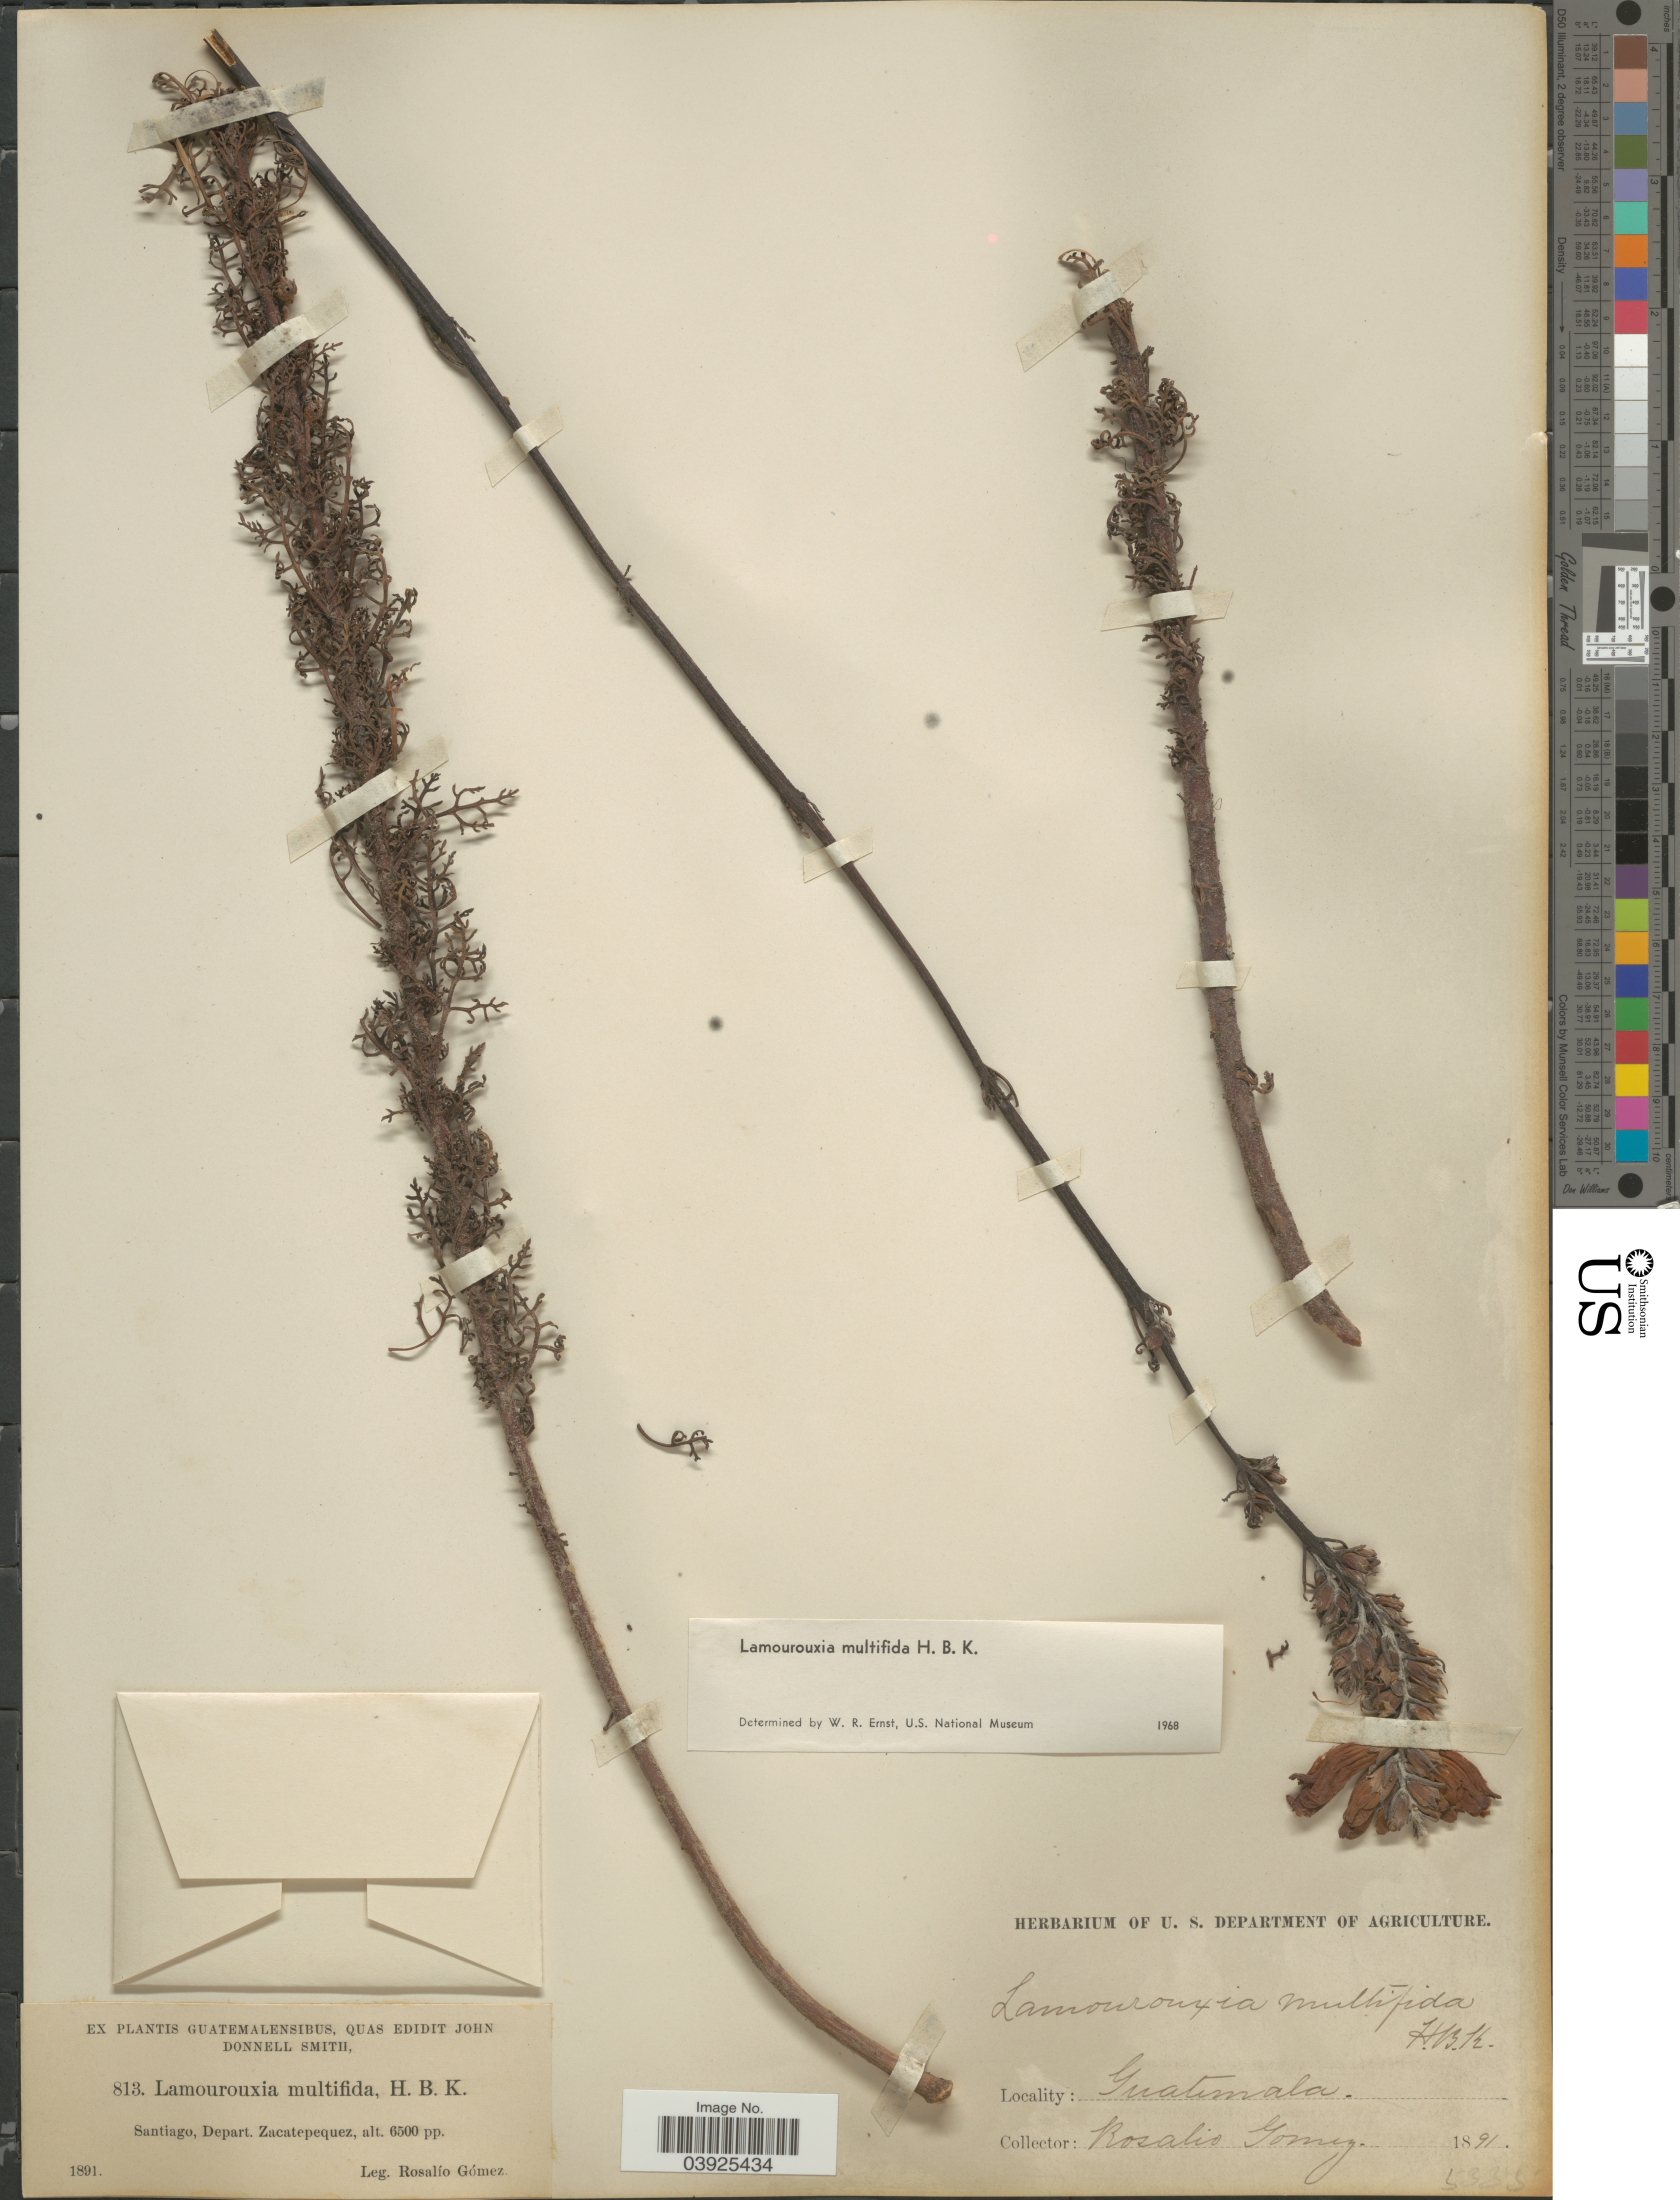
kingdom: Plantae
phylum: Tracheophyta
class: Magnoliopsida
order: Lamiales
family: Orobanchaceae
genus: Lamourouxia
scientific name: Lamourouxia multifida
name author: Kunth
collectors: R. Gómez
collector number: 813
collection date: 1891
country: Guatemala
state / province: Sacatepequez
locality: Santiago, Depart. Zacatepequez.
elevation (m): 1981